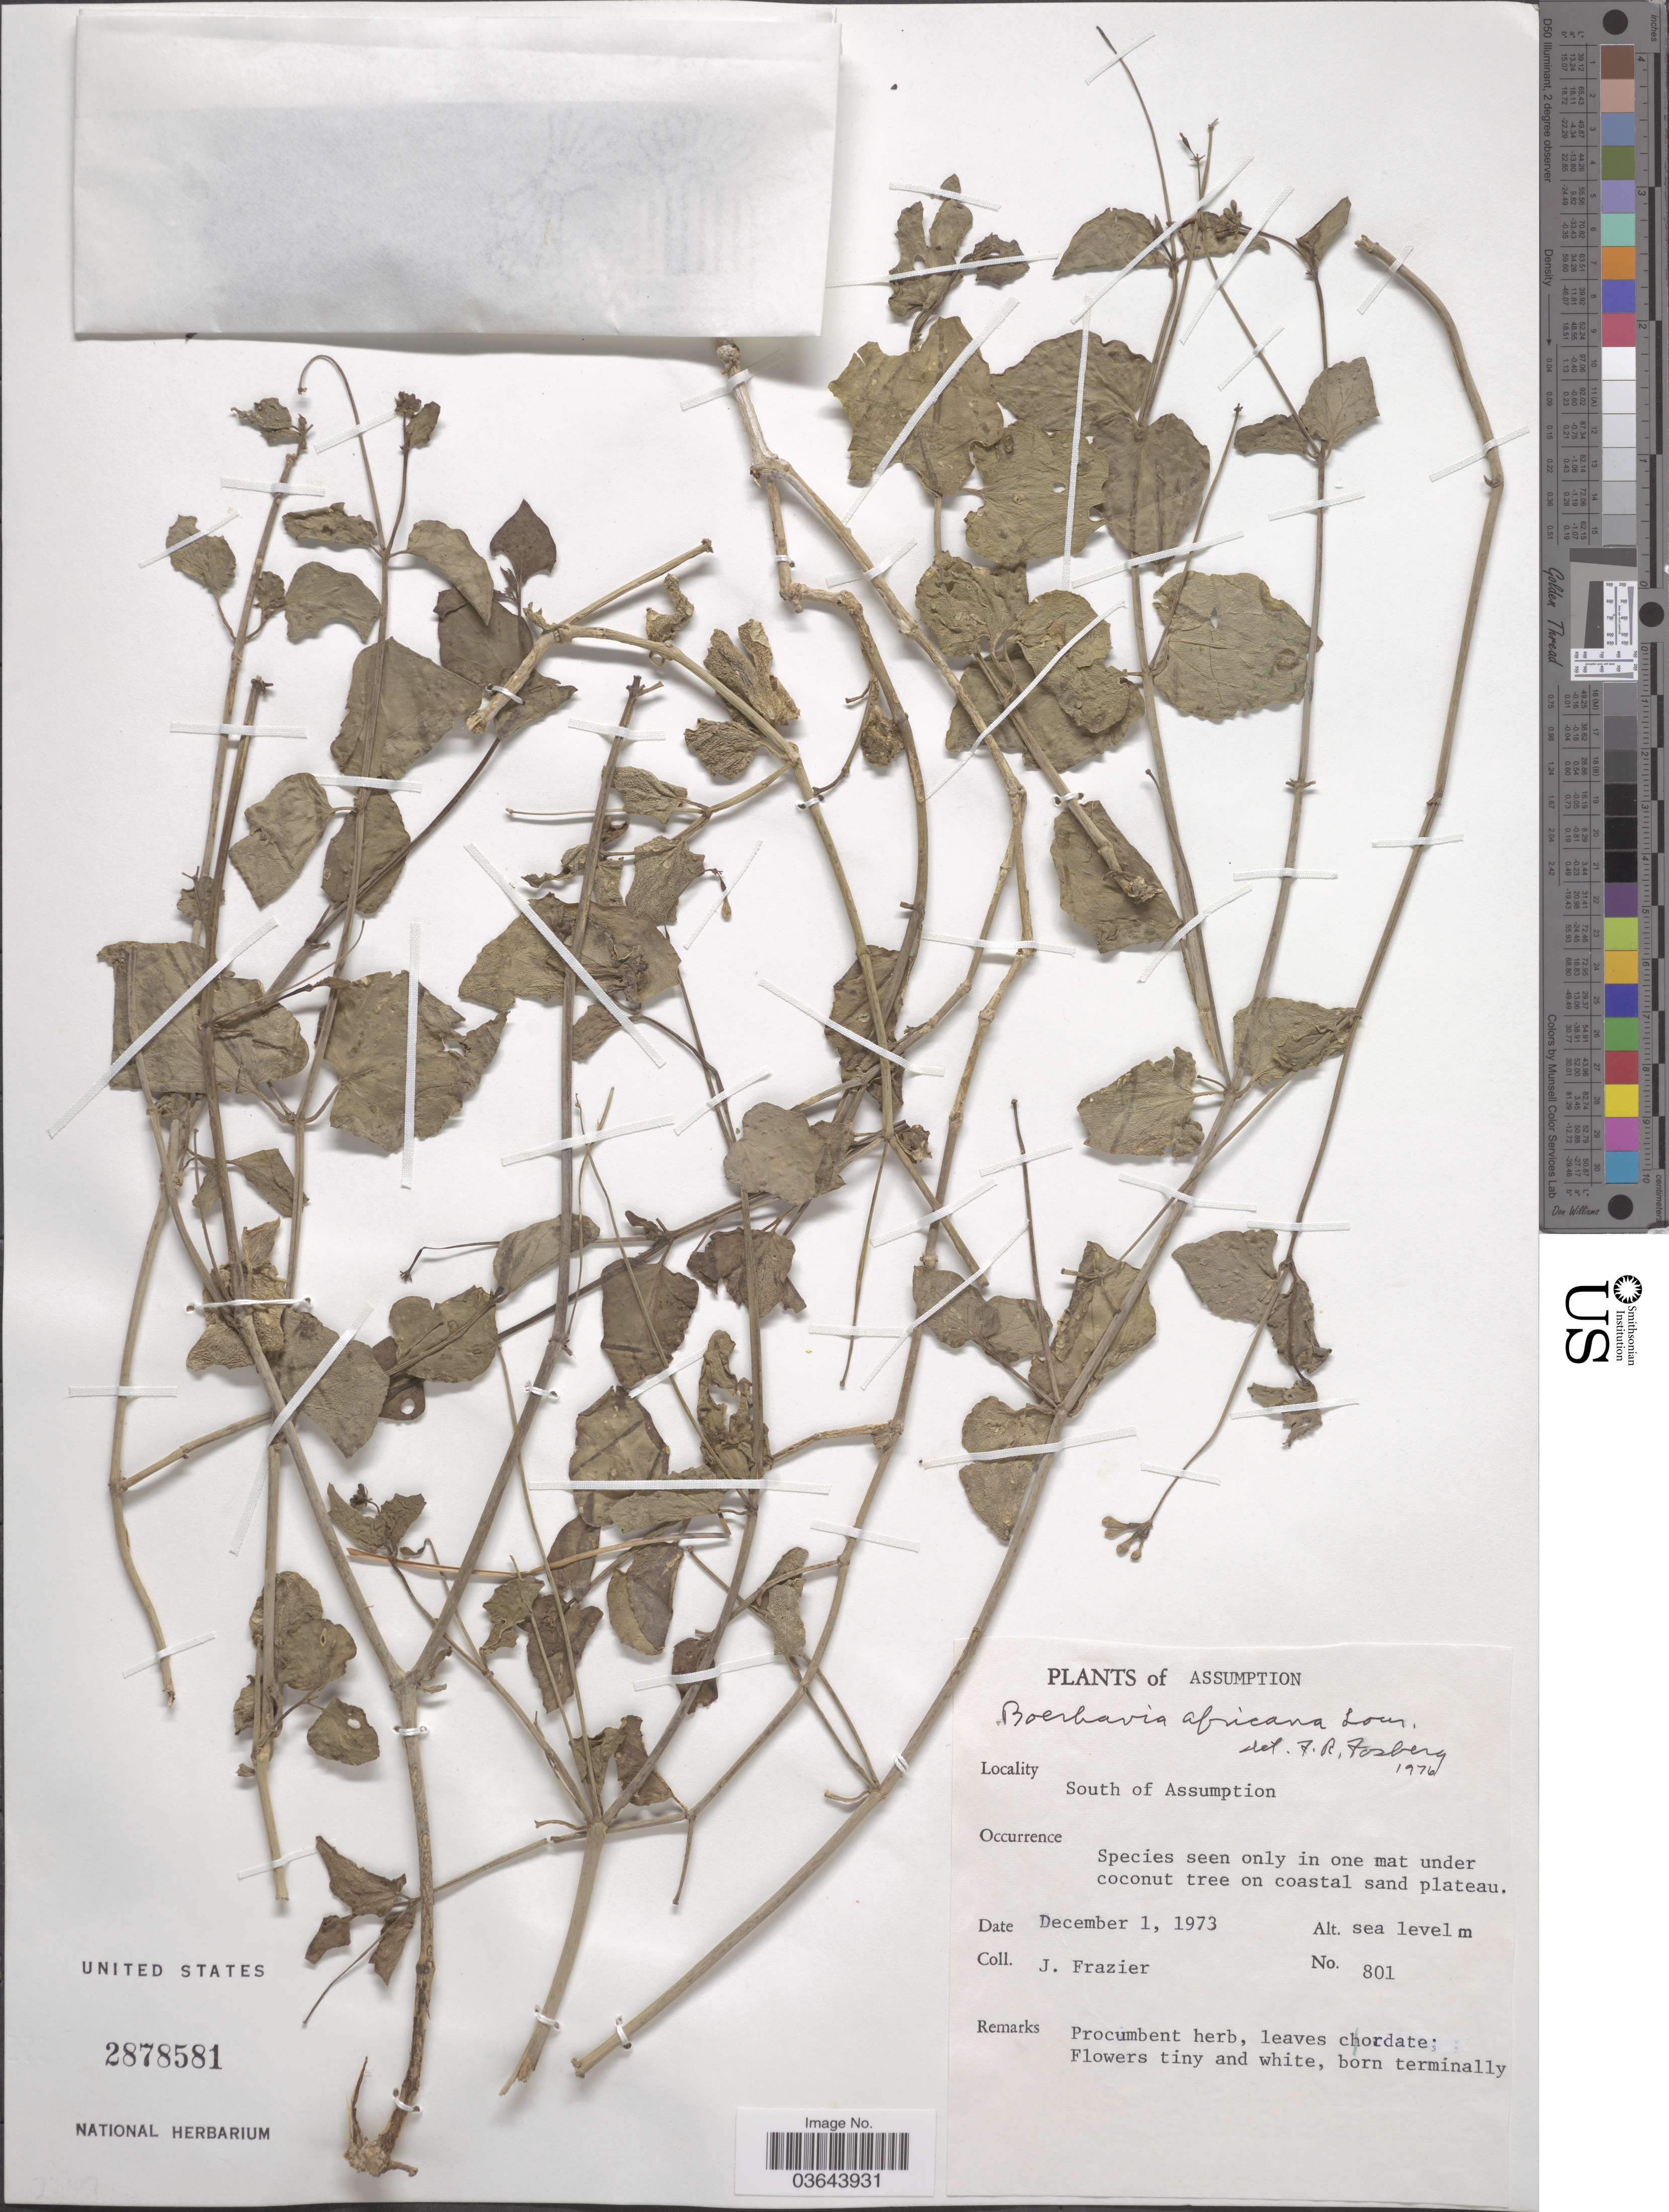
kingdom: Plantae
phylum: Tracheophyta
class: Magnoliopsida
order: Caryophyllales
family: Nyctaginaceae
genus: Boerhavia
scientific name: Boerhavia africana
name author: Lour.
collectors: J. Frazier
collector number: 801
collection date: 1973-12-01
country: Seychelles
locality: Assumption. South of Assumption.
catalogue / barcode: US 2878581